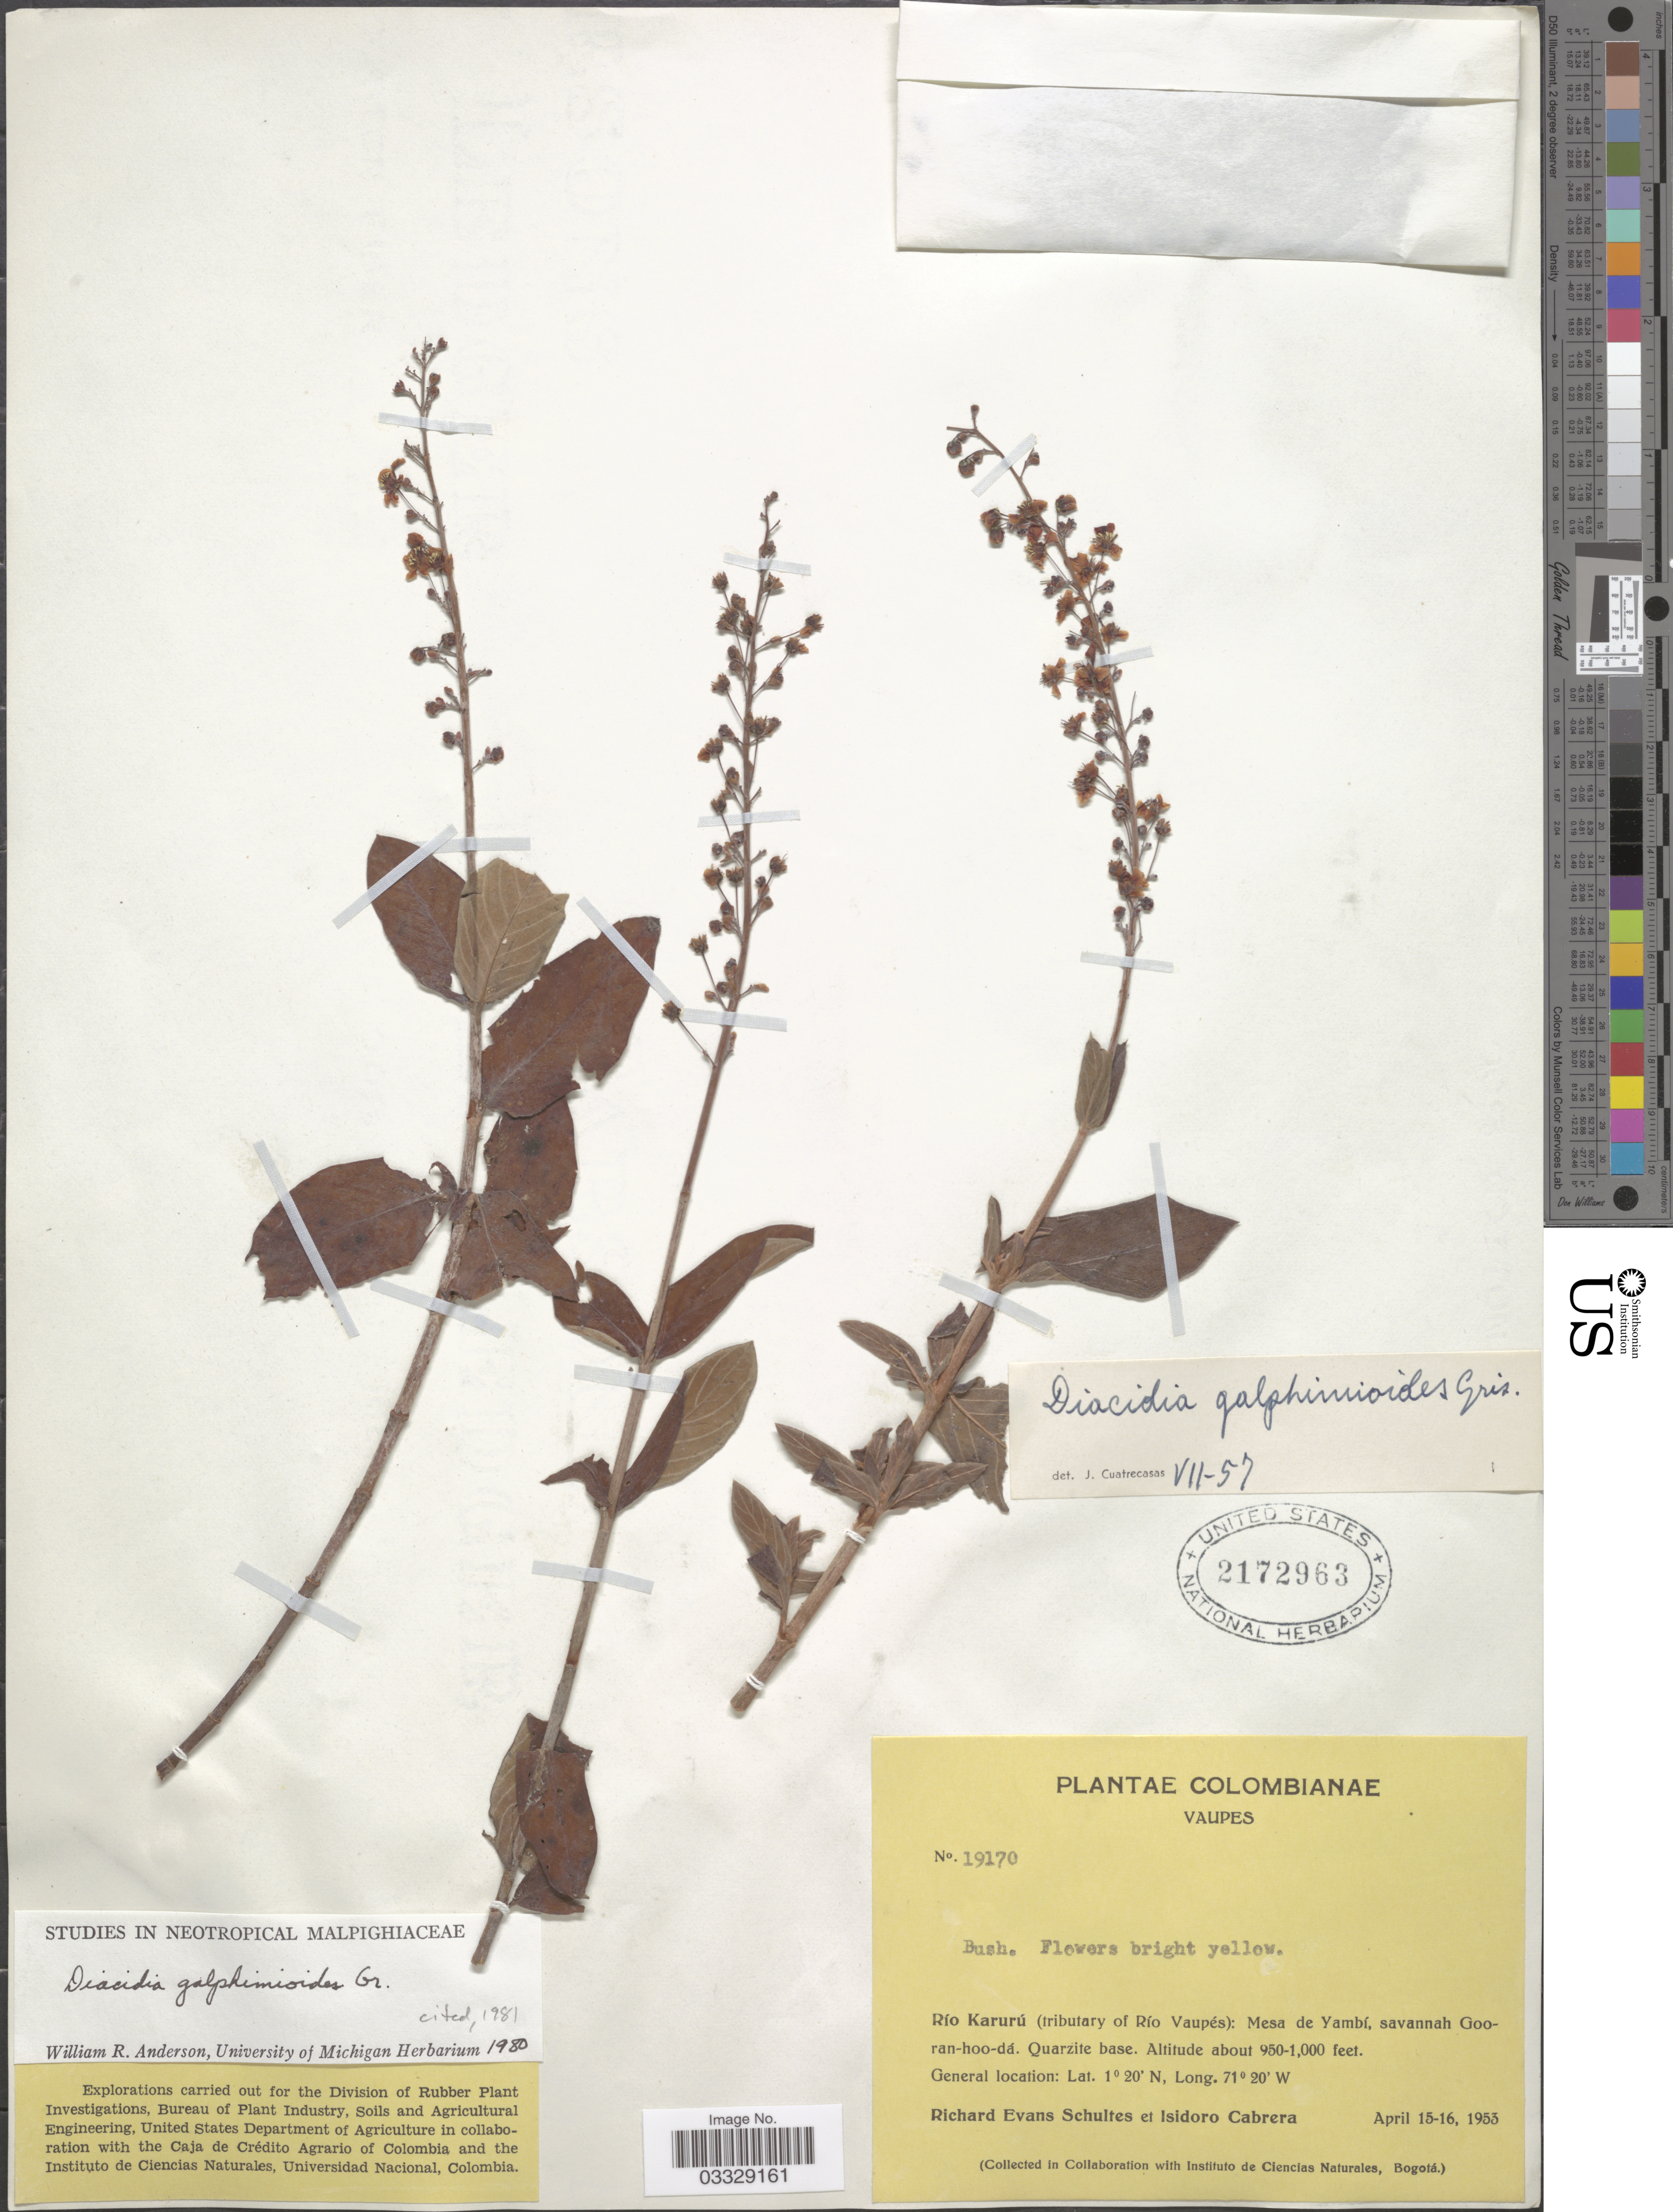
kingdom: Plantae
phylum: Tracheophyta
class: Magnoliopsida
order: Malpighiales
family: Malpighiaceae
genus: Diacidia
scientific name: Diacidia galphimioides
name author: Griseb.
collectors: R. E. Schultes & I. Cabrera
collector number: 19170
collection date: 1953-04-15/1953-04-16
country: Colombia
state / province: Vaupés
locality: Río Karurú (tributary of Río Vaupés): Mesa de Yambí, savannah Goor-ran-hoo-dá. Quartzite base.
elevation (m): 290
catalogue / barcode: US 2172963